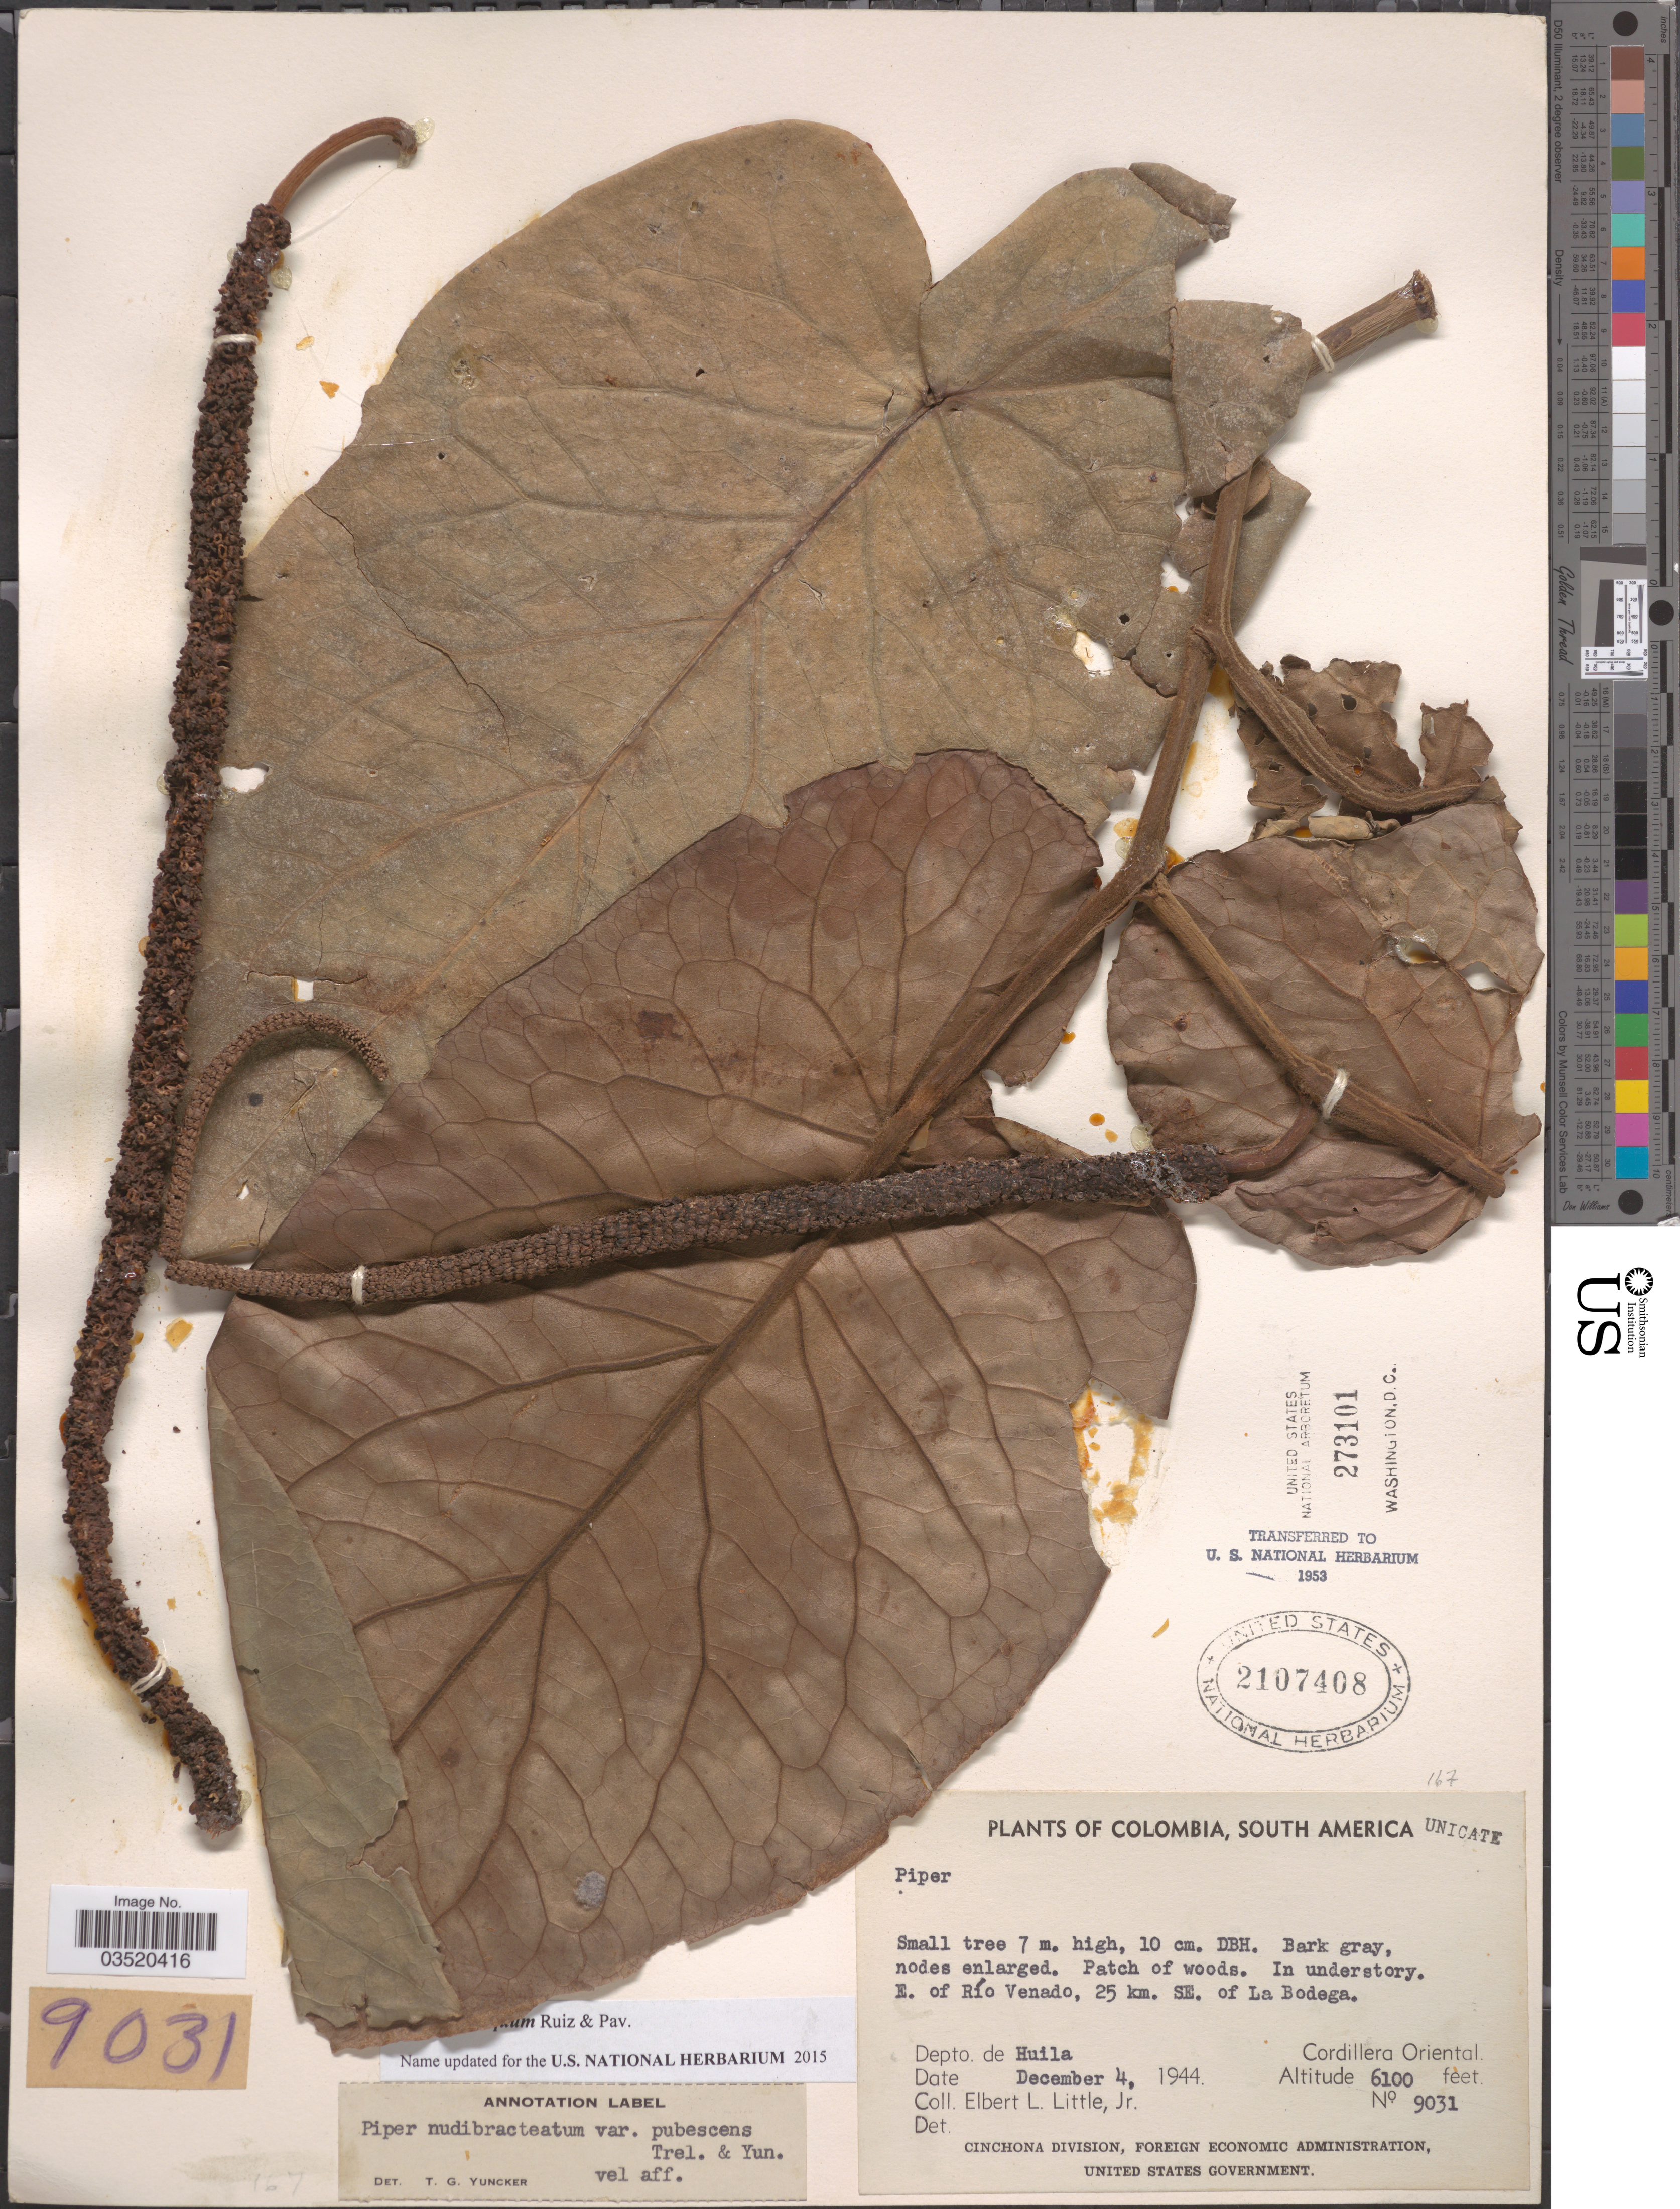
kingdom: Plantae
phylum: Tracheophyta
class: Magnoliopsida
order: Piperales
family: Piperaceae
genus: Piper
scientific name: Piper obliquum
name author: Ruiz & Pav.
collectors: E. L. Little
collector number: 9031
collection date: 1944-12-04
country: Colombia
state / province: Huila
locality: E. of Río Venado, 25 km. SE. of La Bodega. Depto. de Huila. Cordillera Oriental.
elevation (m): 1859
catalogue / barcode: US 2107408